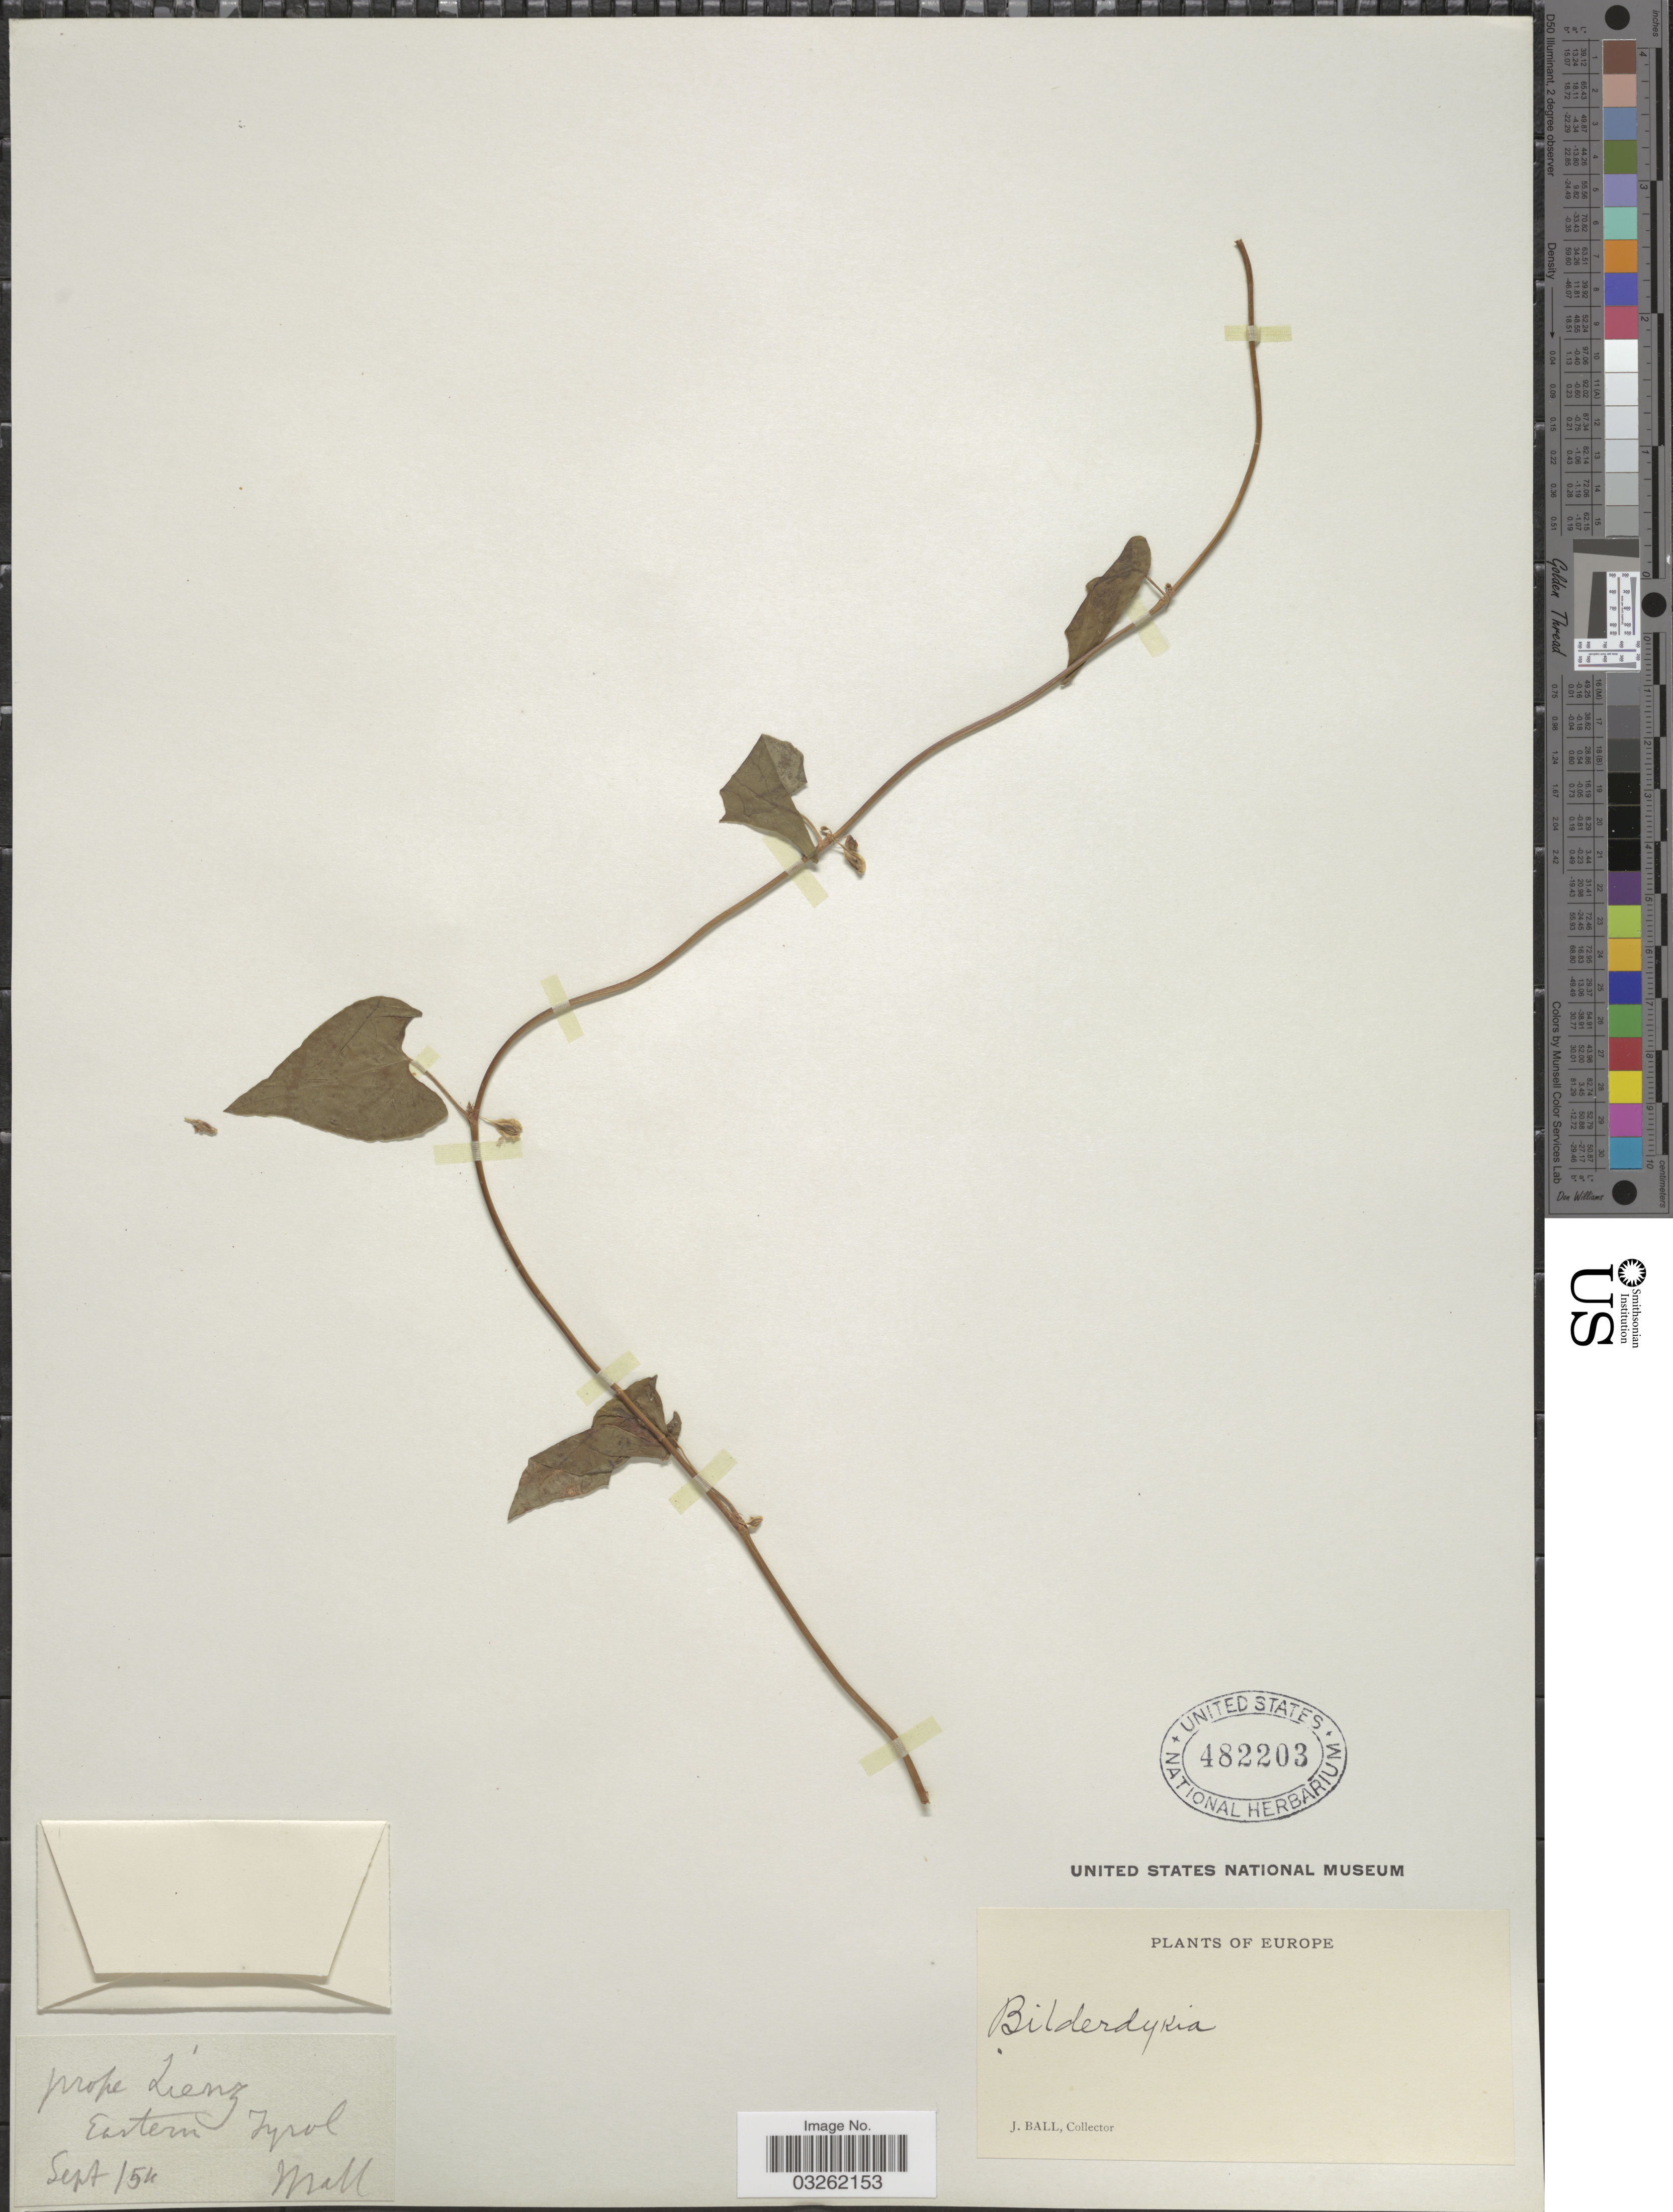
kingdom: Plantae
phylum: Tracheophyta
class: Magnoliopsida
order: Caryophyllales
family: Polygonaceae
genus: Fallopia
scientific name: Fallopia sp.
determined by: Strong, Mark T., (BOT), Smithsonian Institution - National Museum of Natural History (UNITED STATES)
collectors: J. Ball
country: Austria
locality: Europe. Prope Lienz. Eastern Tyrol.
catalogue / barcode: US 482203